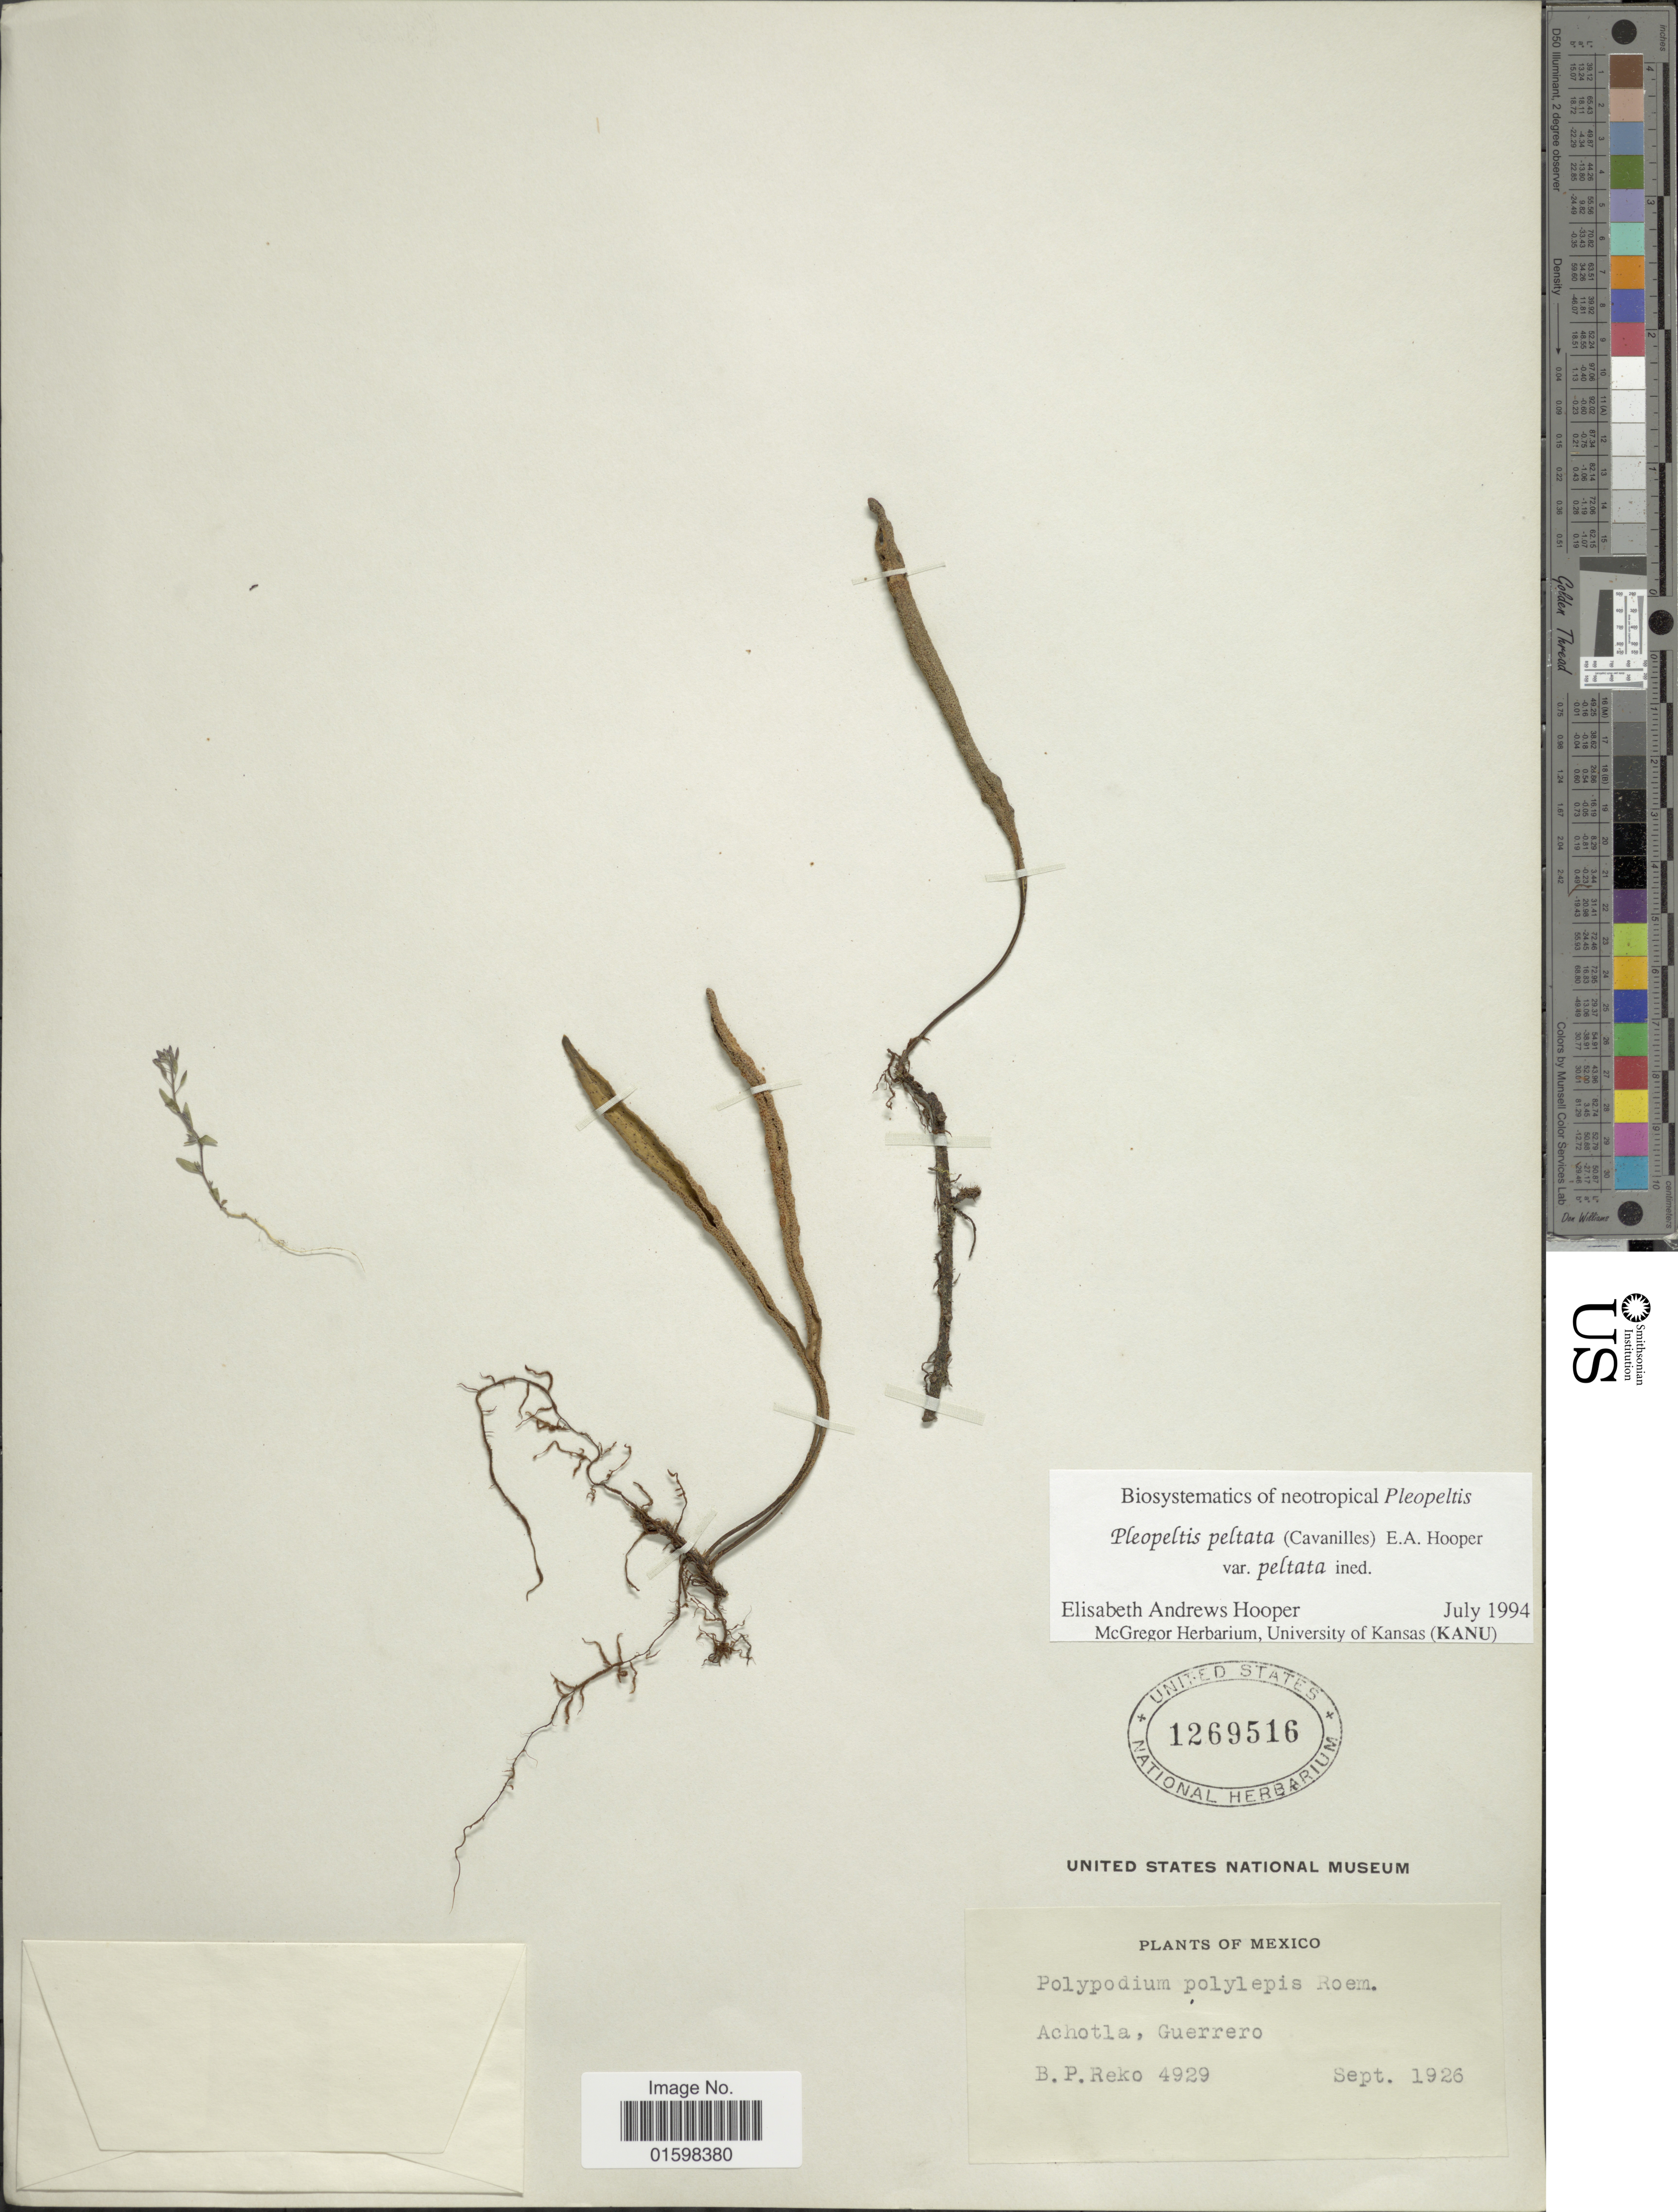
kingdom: Plantae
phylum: Tracheophyta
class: Polypodiopsida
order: Polypodiales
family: Polypodiaceae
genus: Pleopeltis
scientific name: Pleopeltis polylepis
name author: (Roem. ex Kunze) T. Moore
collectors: B. P. Reko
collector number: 4929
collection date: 1926-09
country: Mexico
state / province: Guerrero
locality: Achotla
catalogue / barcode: US 1269516